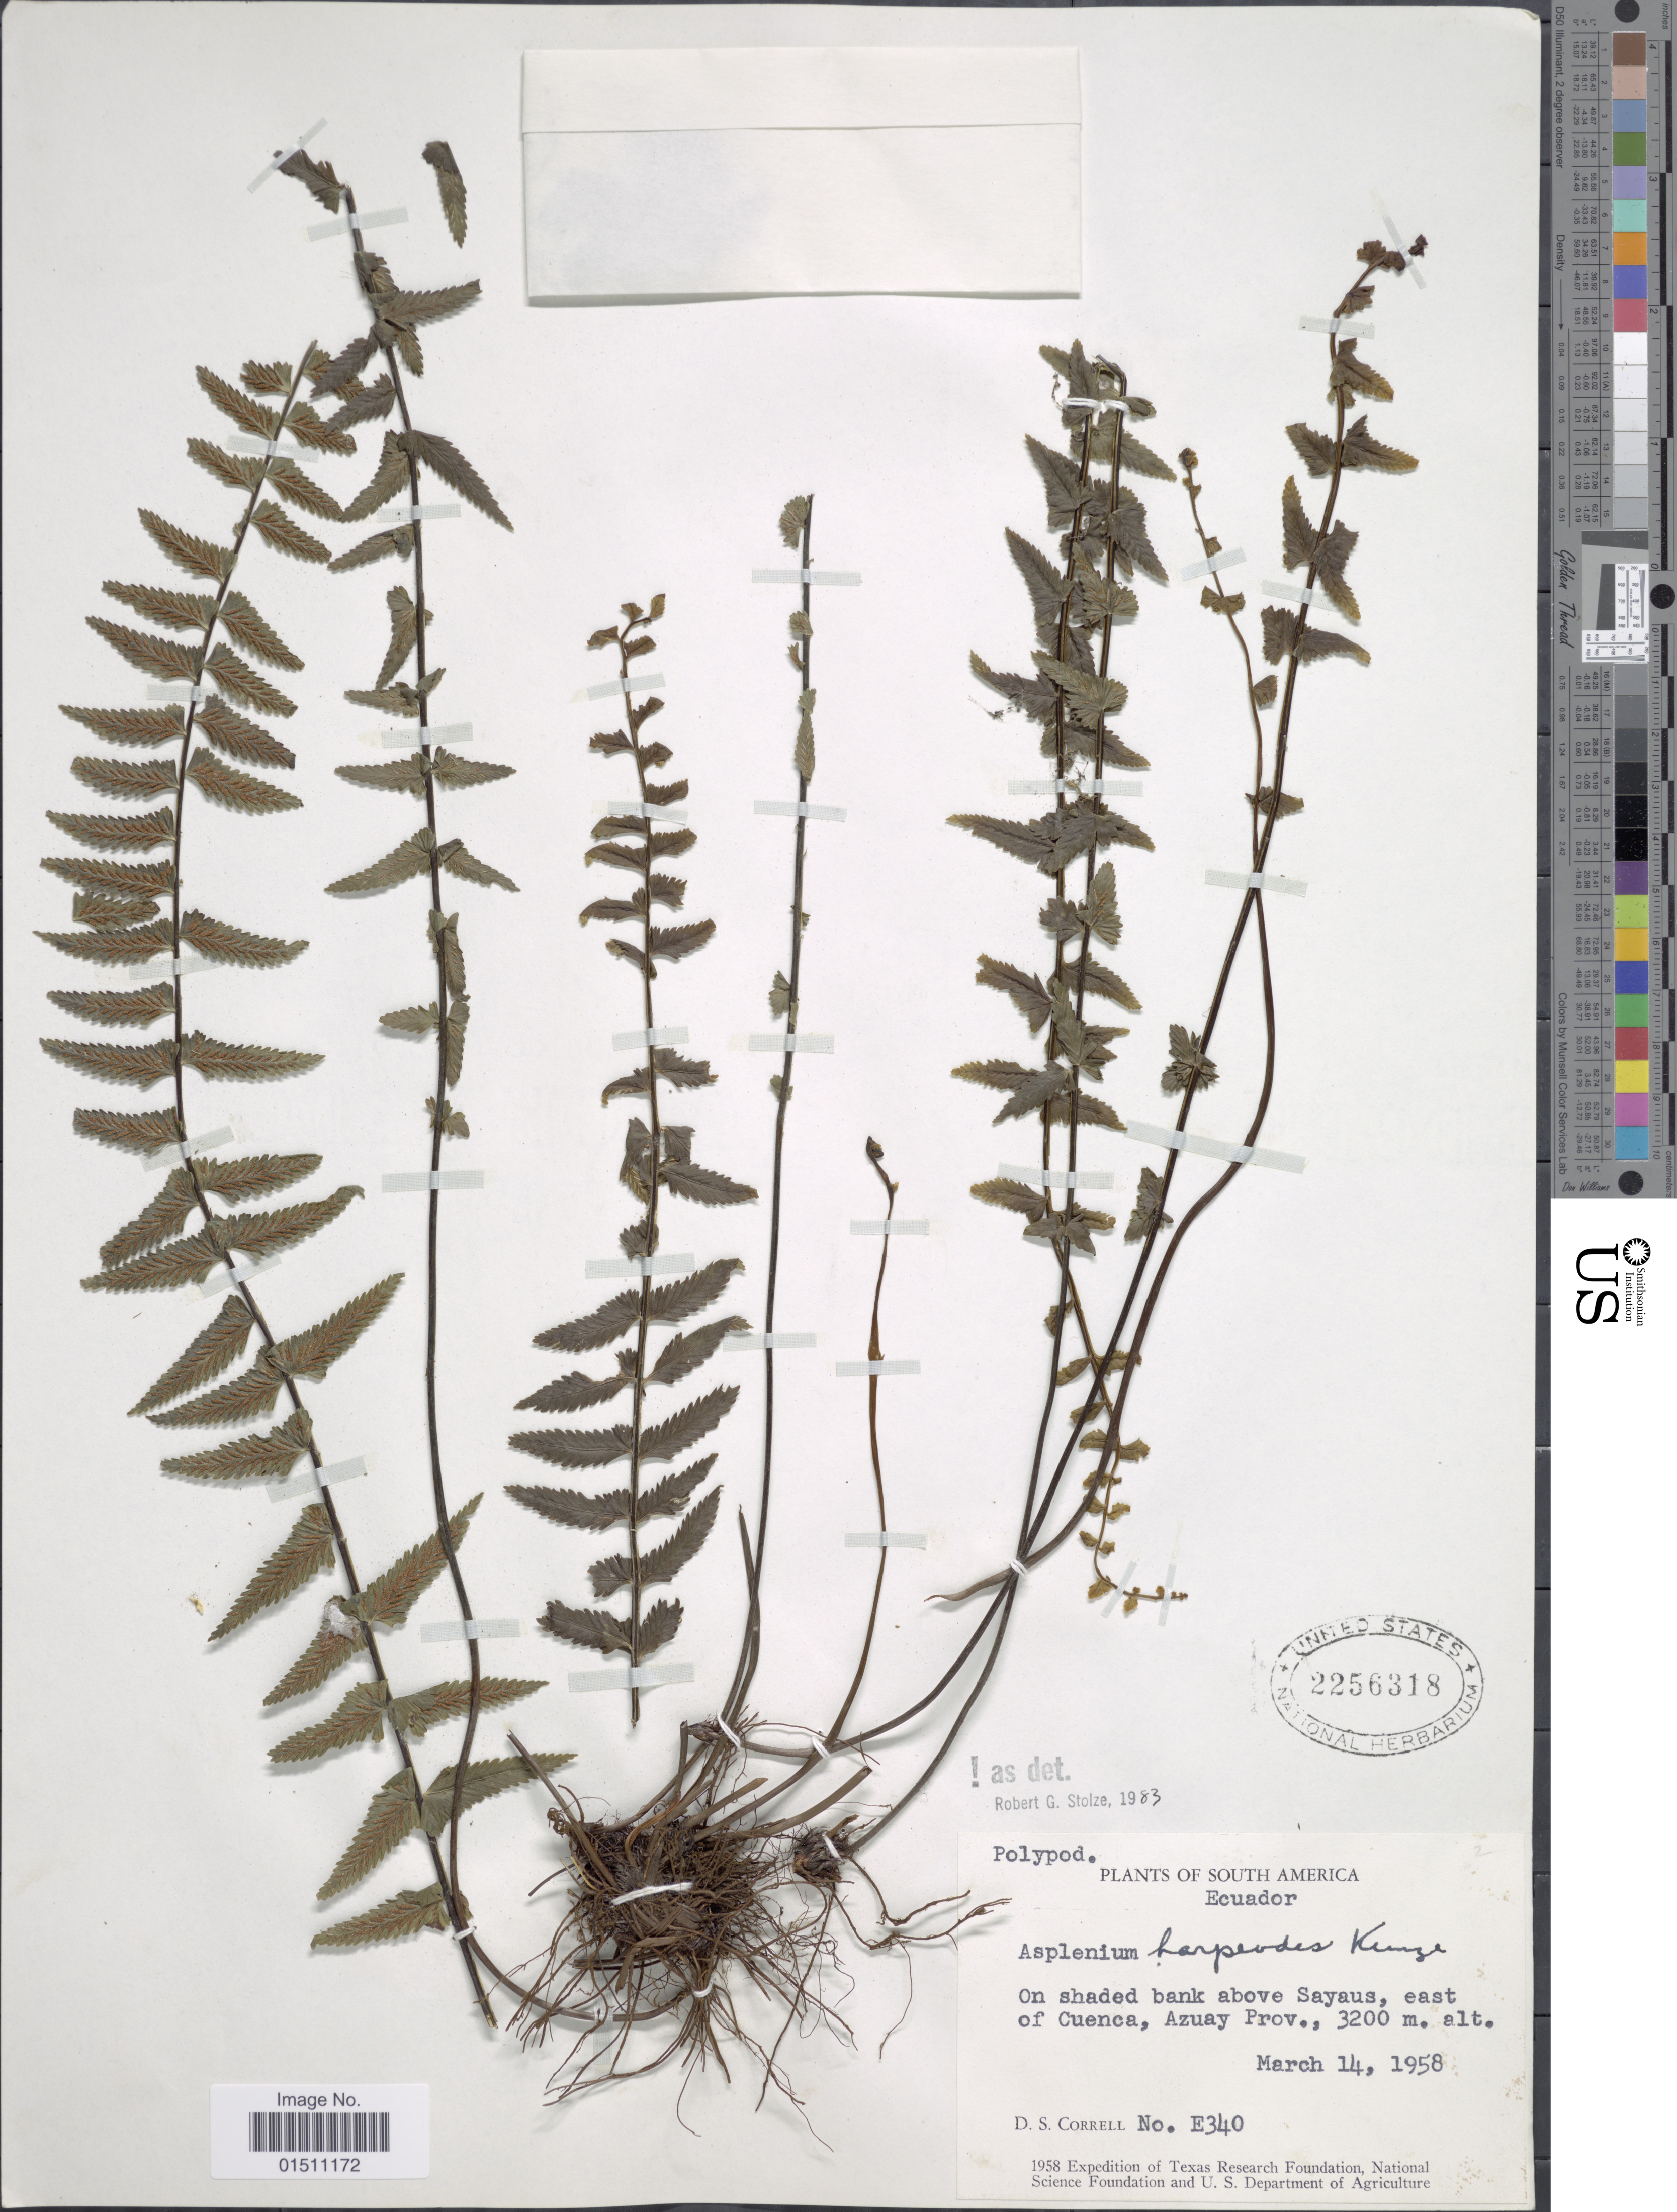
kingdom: Plantae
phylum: Tracheophyta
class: Polypodiopsida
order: Polypodiales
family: Aspleniaceae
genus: Asplenium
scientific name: Asplenium harpeodes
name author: Kunze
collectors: D. S. Correll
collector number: E340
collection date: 1958-03-14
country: Ecuador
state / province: Azuay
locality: South America, Ecuador, on shaded bank above Sayaus, east of Cuenca.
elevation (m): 3200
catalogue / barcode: US 2256318